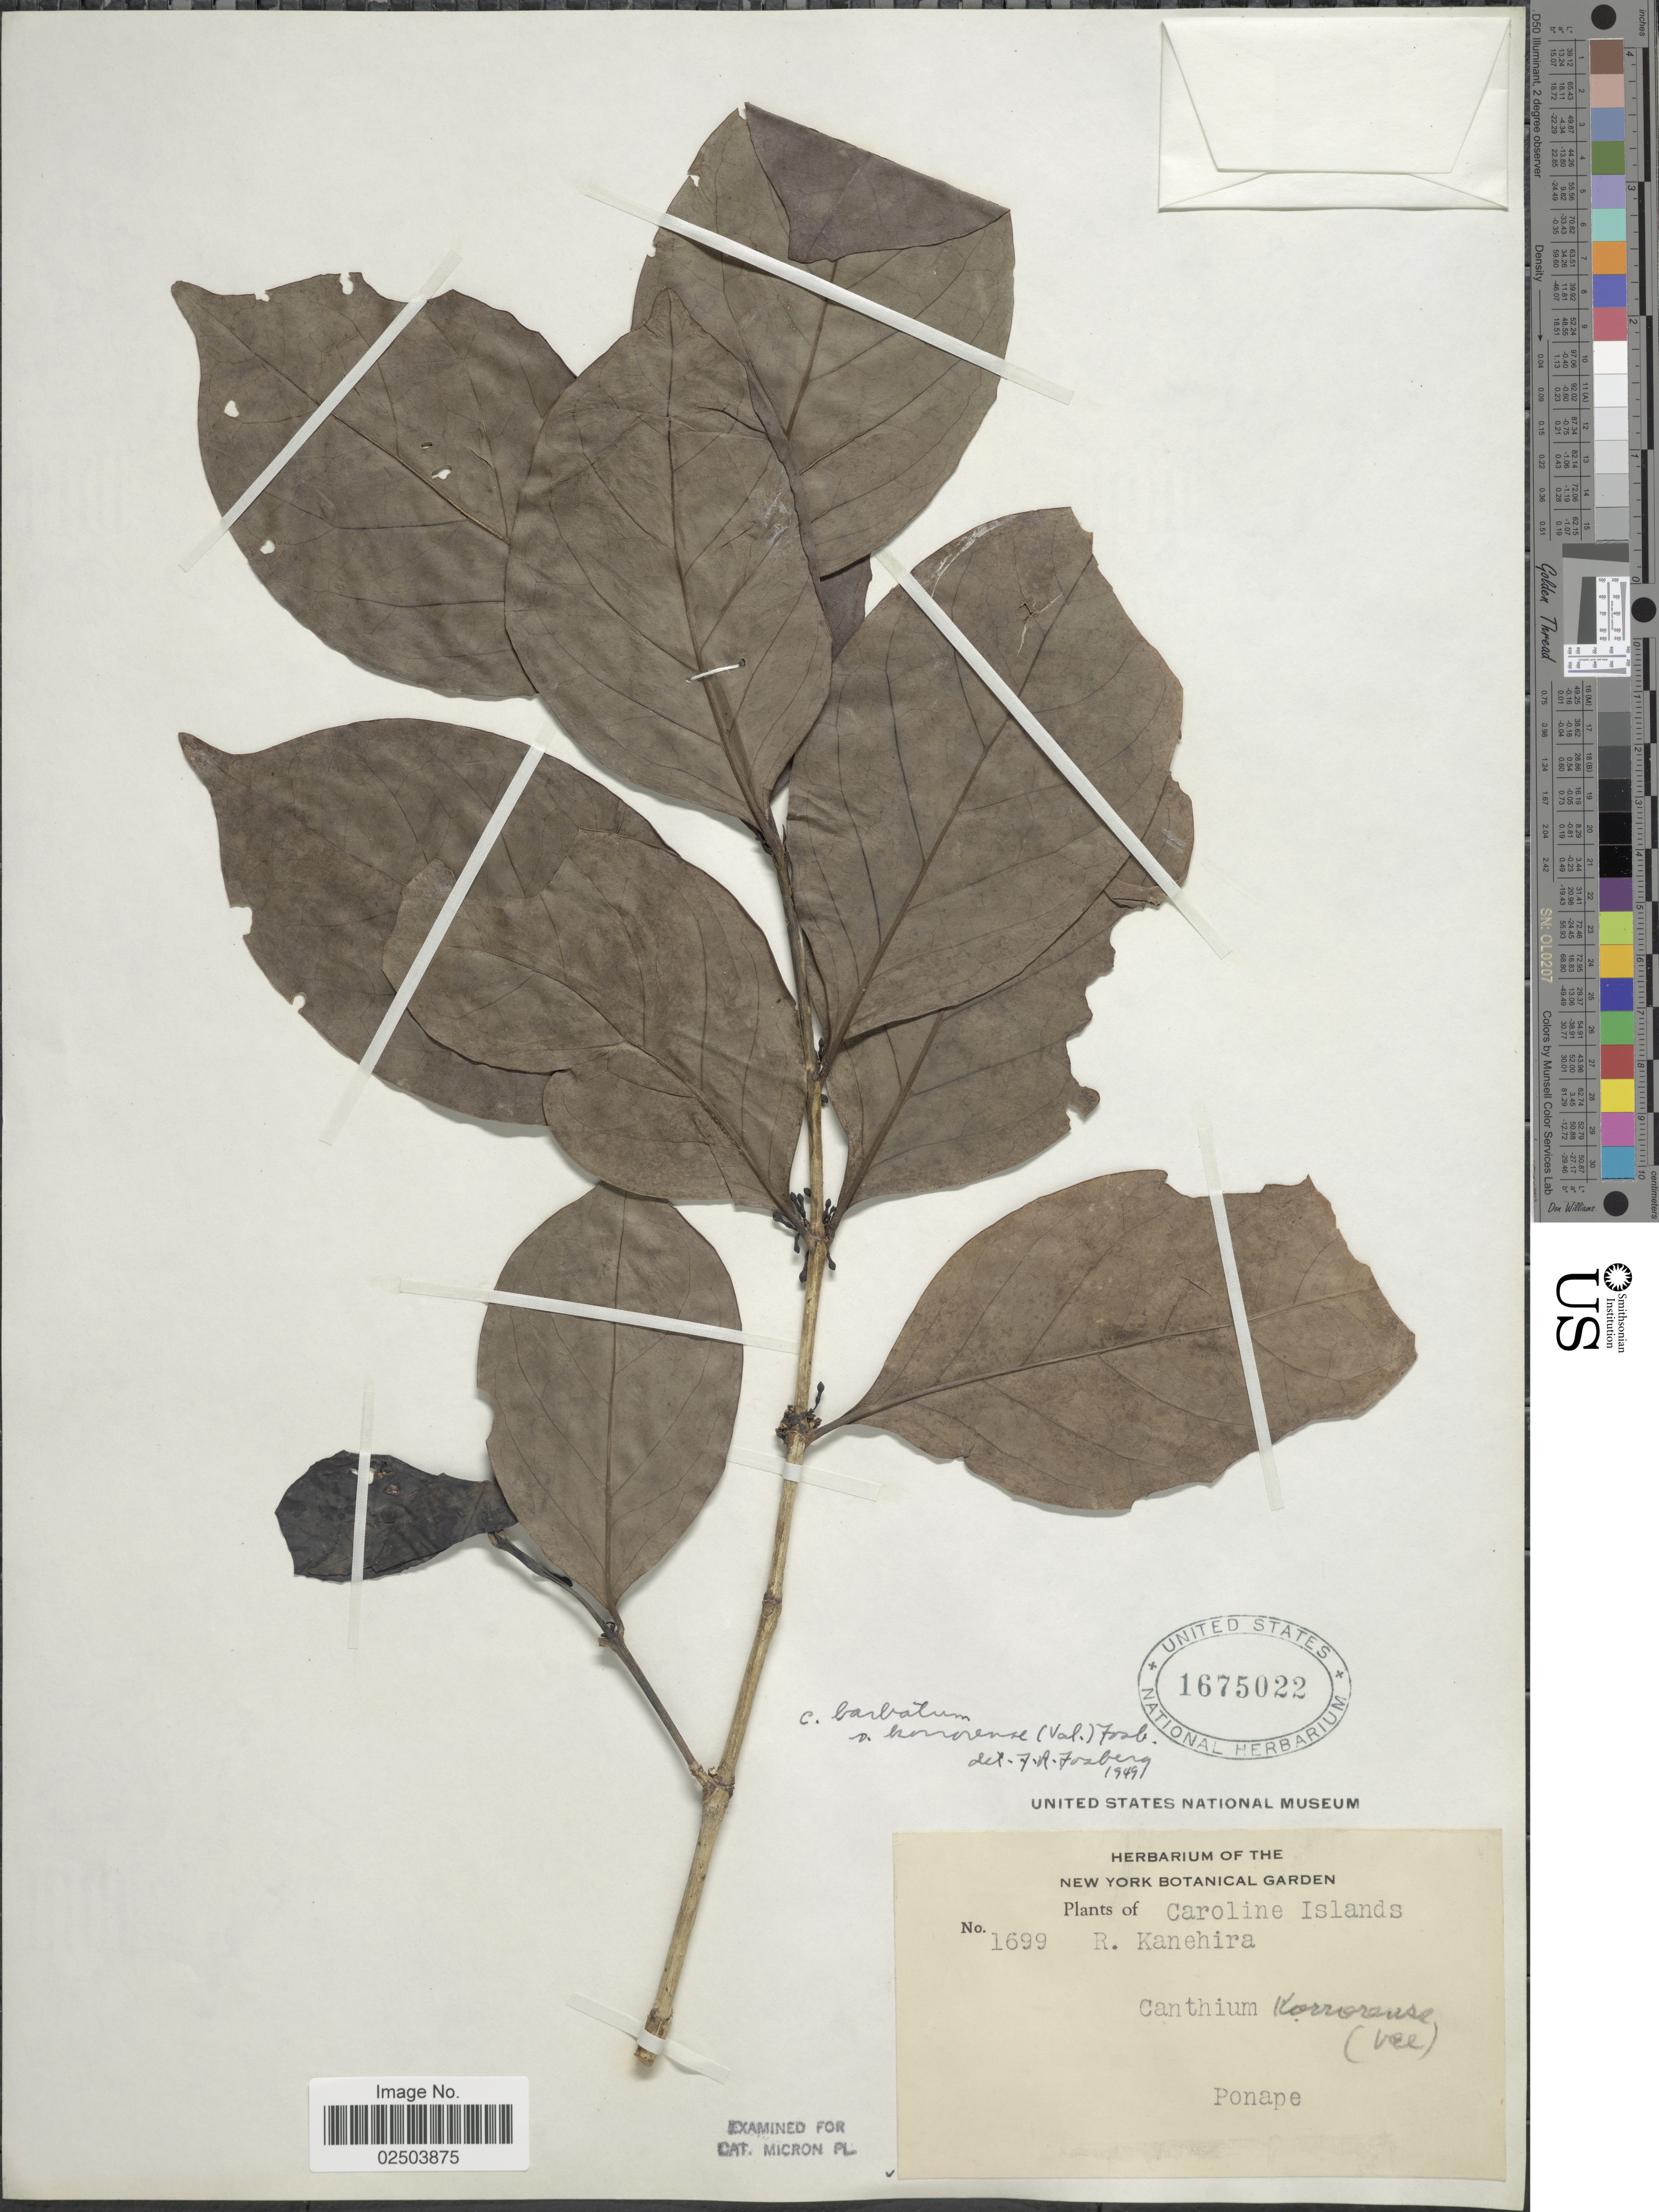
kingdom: Plantae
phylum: Tracheophyta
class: Magnoliopsida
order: Gentianales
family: Rubiaceae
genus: Cyclophyllum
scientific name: Cyclophyllum barbatum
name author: (G. Forst.) N. Hallé & J. Florence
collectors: R. Kanehira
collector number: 1699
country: Micronesia, Federated States of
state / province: Pohnpei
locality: Caroline Islands. Ponape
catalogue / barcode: US 1675022